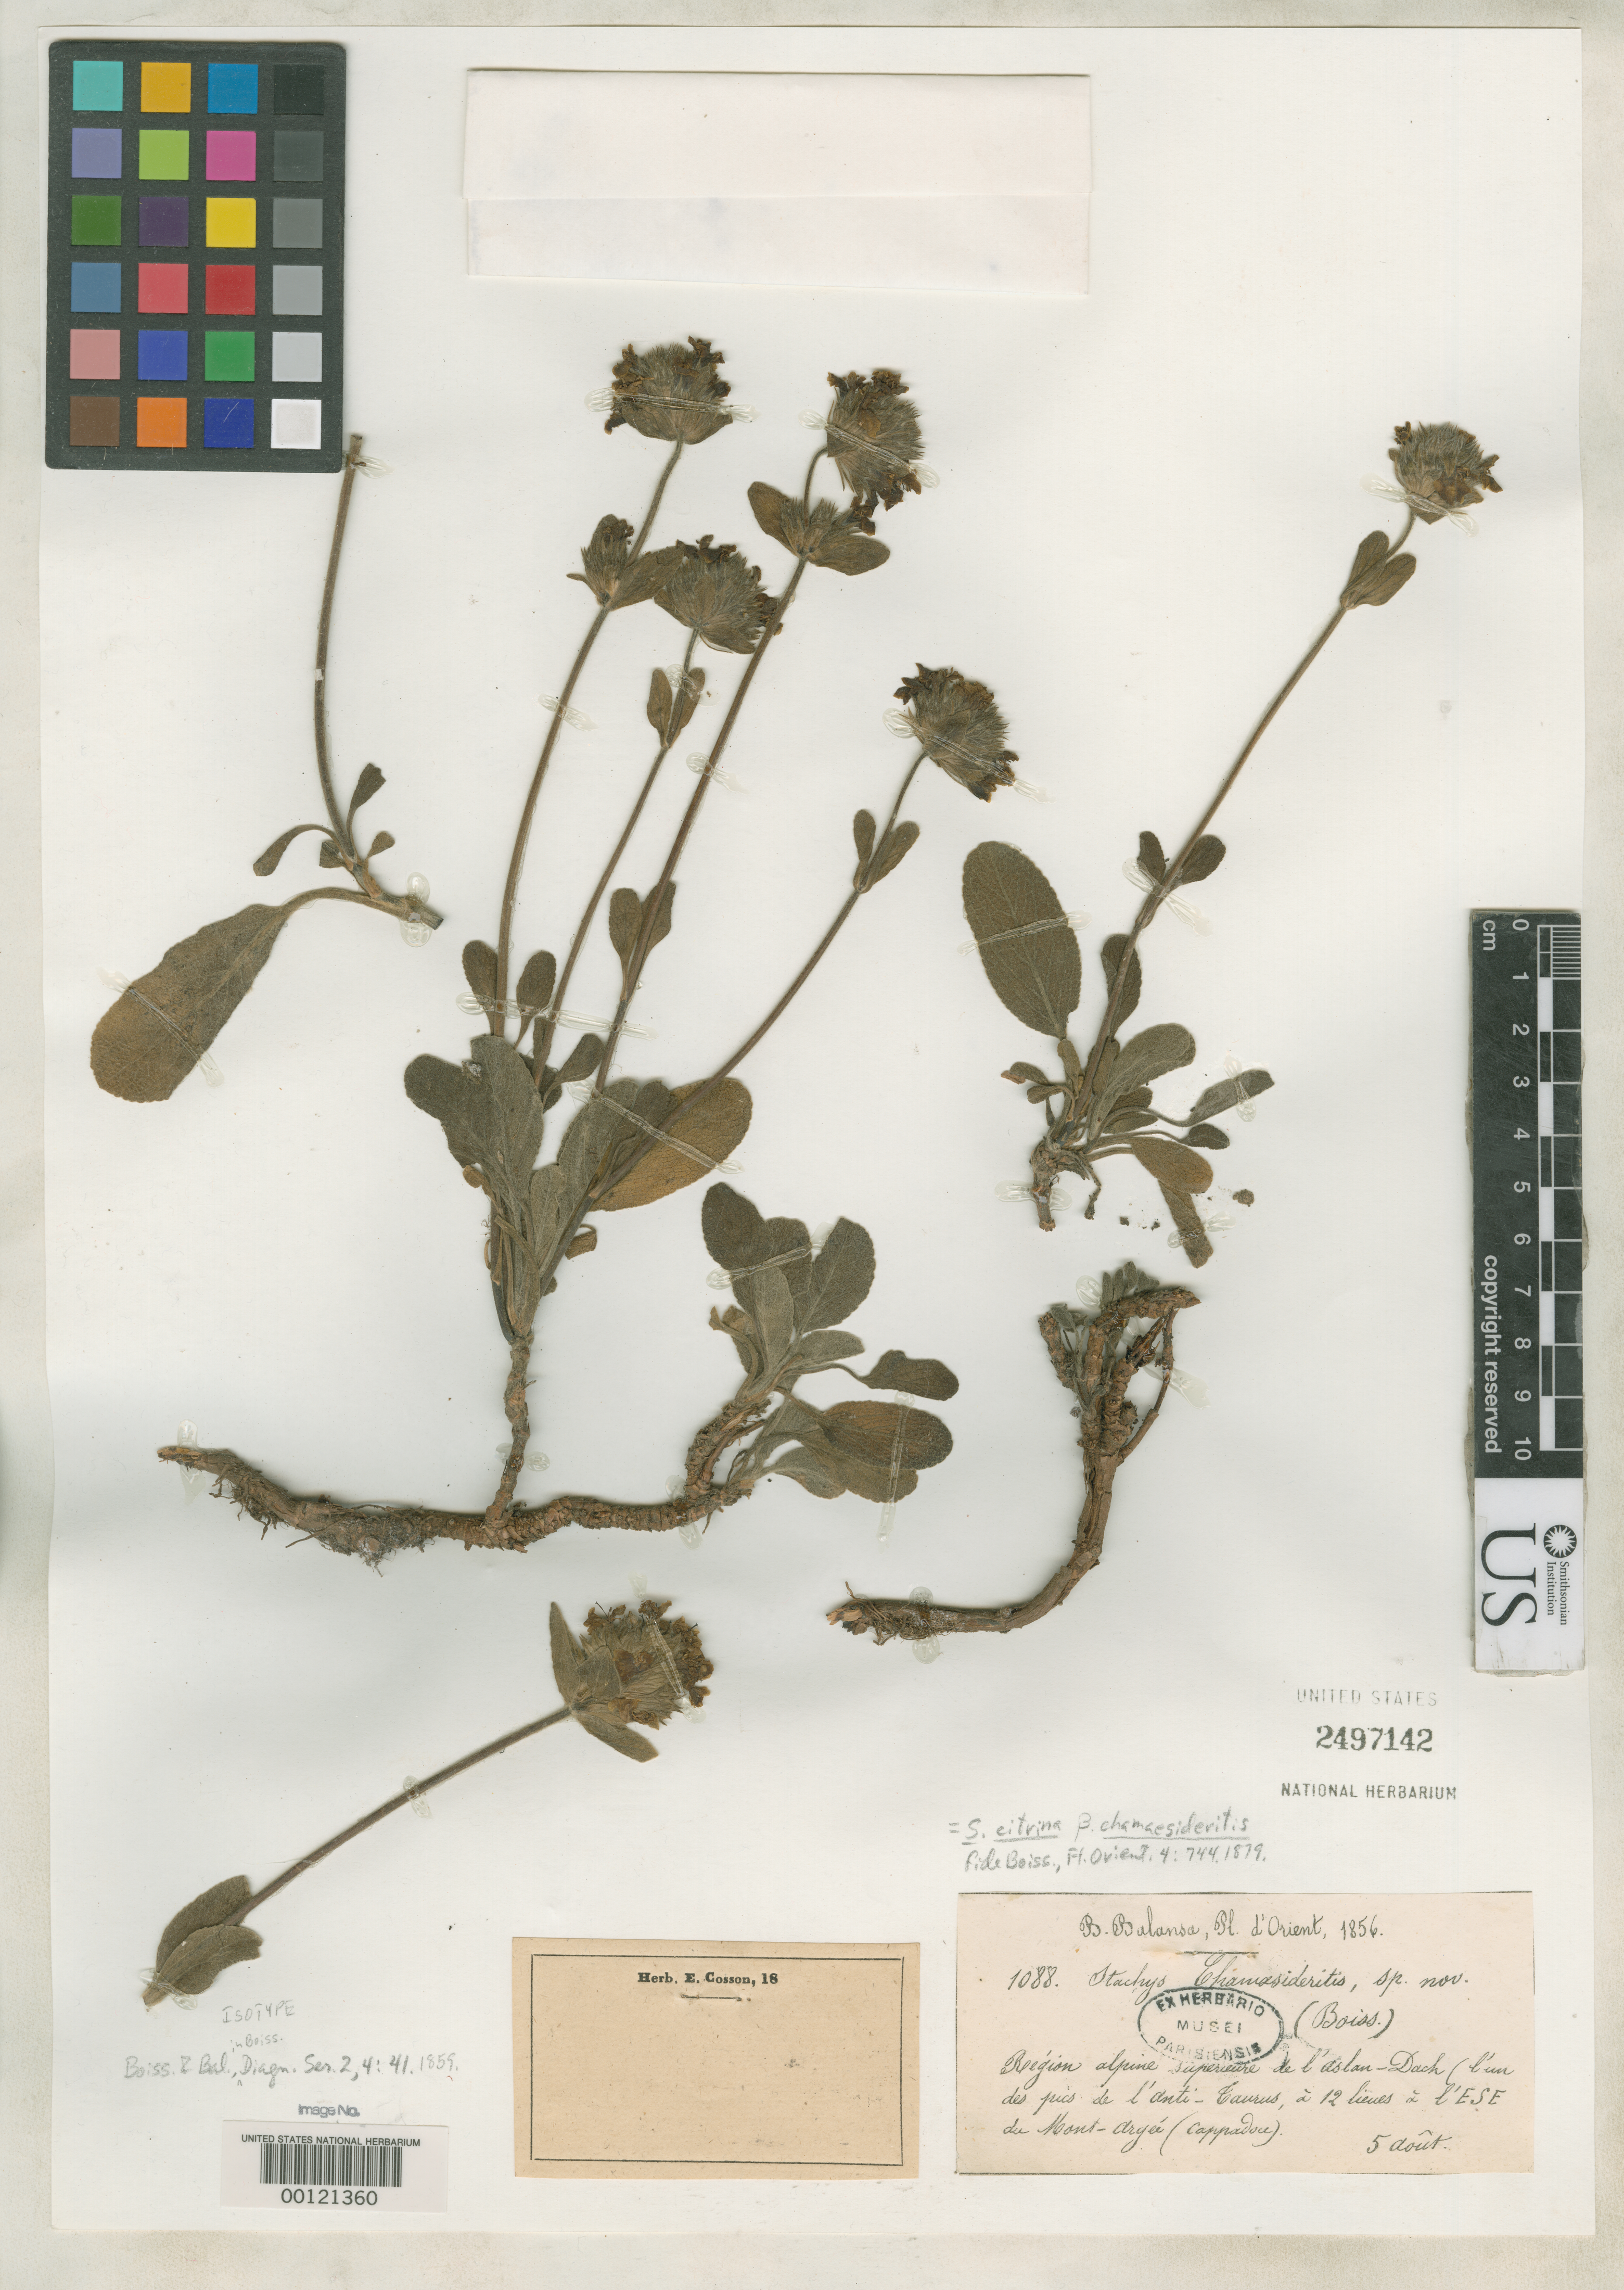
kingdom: Plantae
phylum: Tracheophyta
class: Magnoliopsida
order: Lamiales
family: Lamiaceae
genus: Stachys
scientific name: Stachys chamaesideritis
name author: Boiss. & Balansa in Boiss.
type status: Isotype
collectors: B. Balansa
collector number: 1088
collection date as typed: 05 Aug 1856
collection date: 1856-08-05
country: Turkey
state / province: Cappadocia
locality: Mont-Argee.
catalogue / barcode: US 2497142